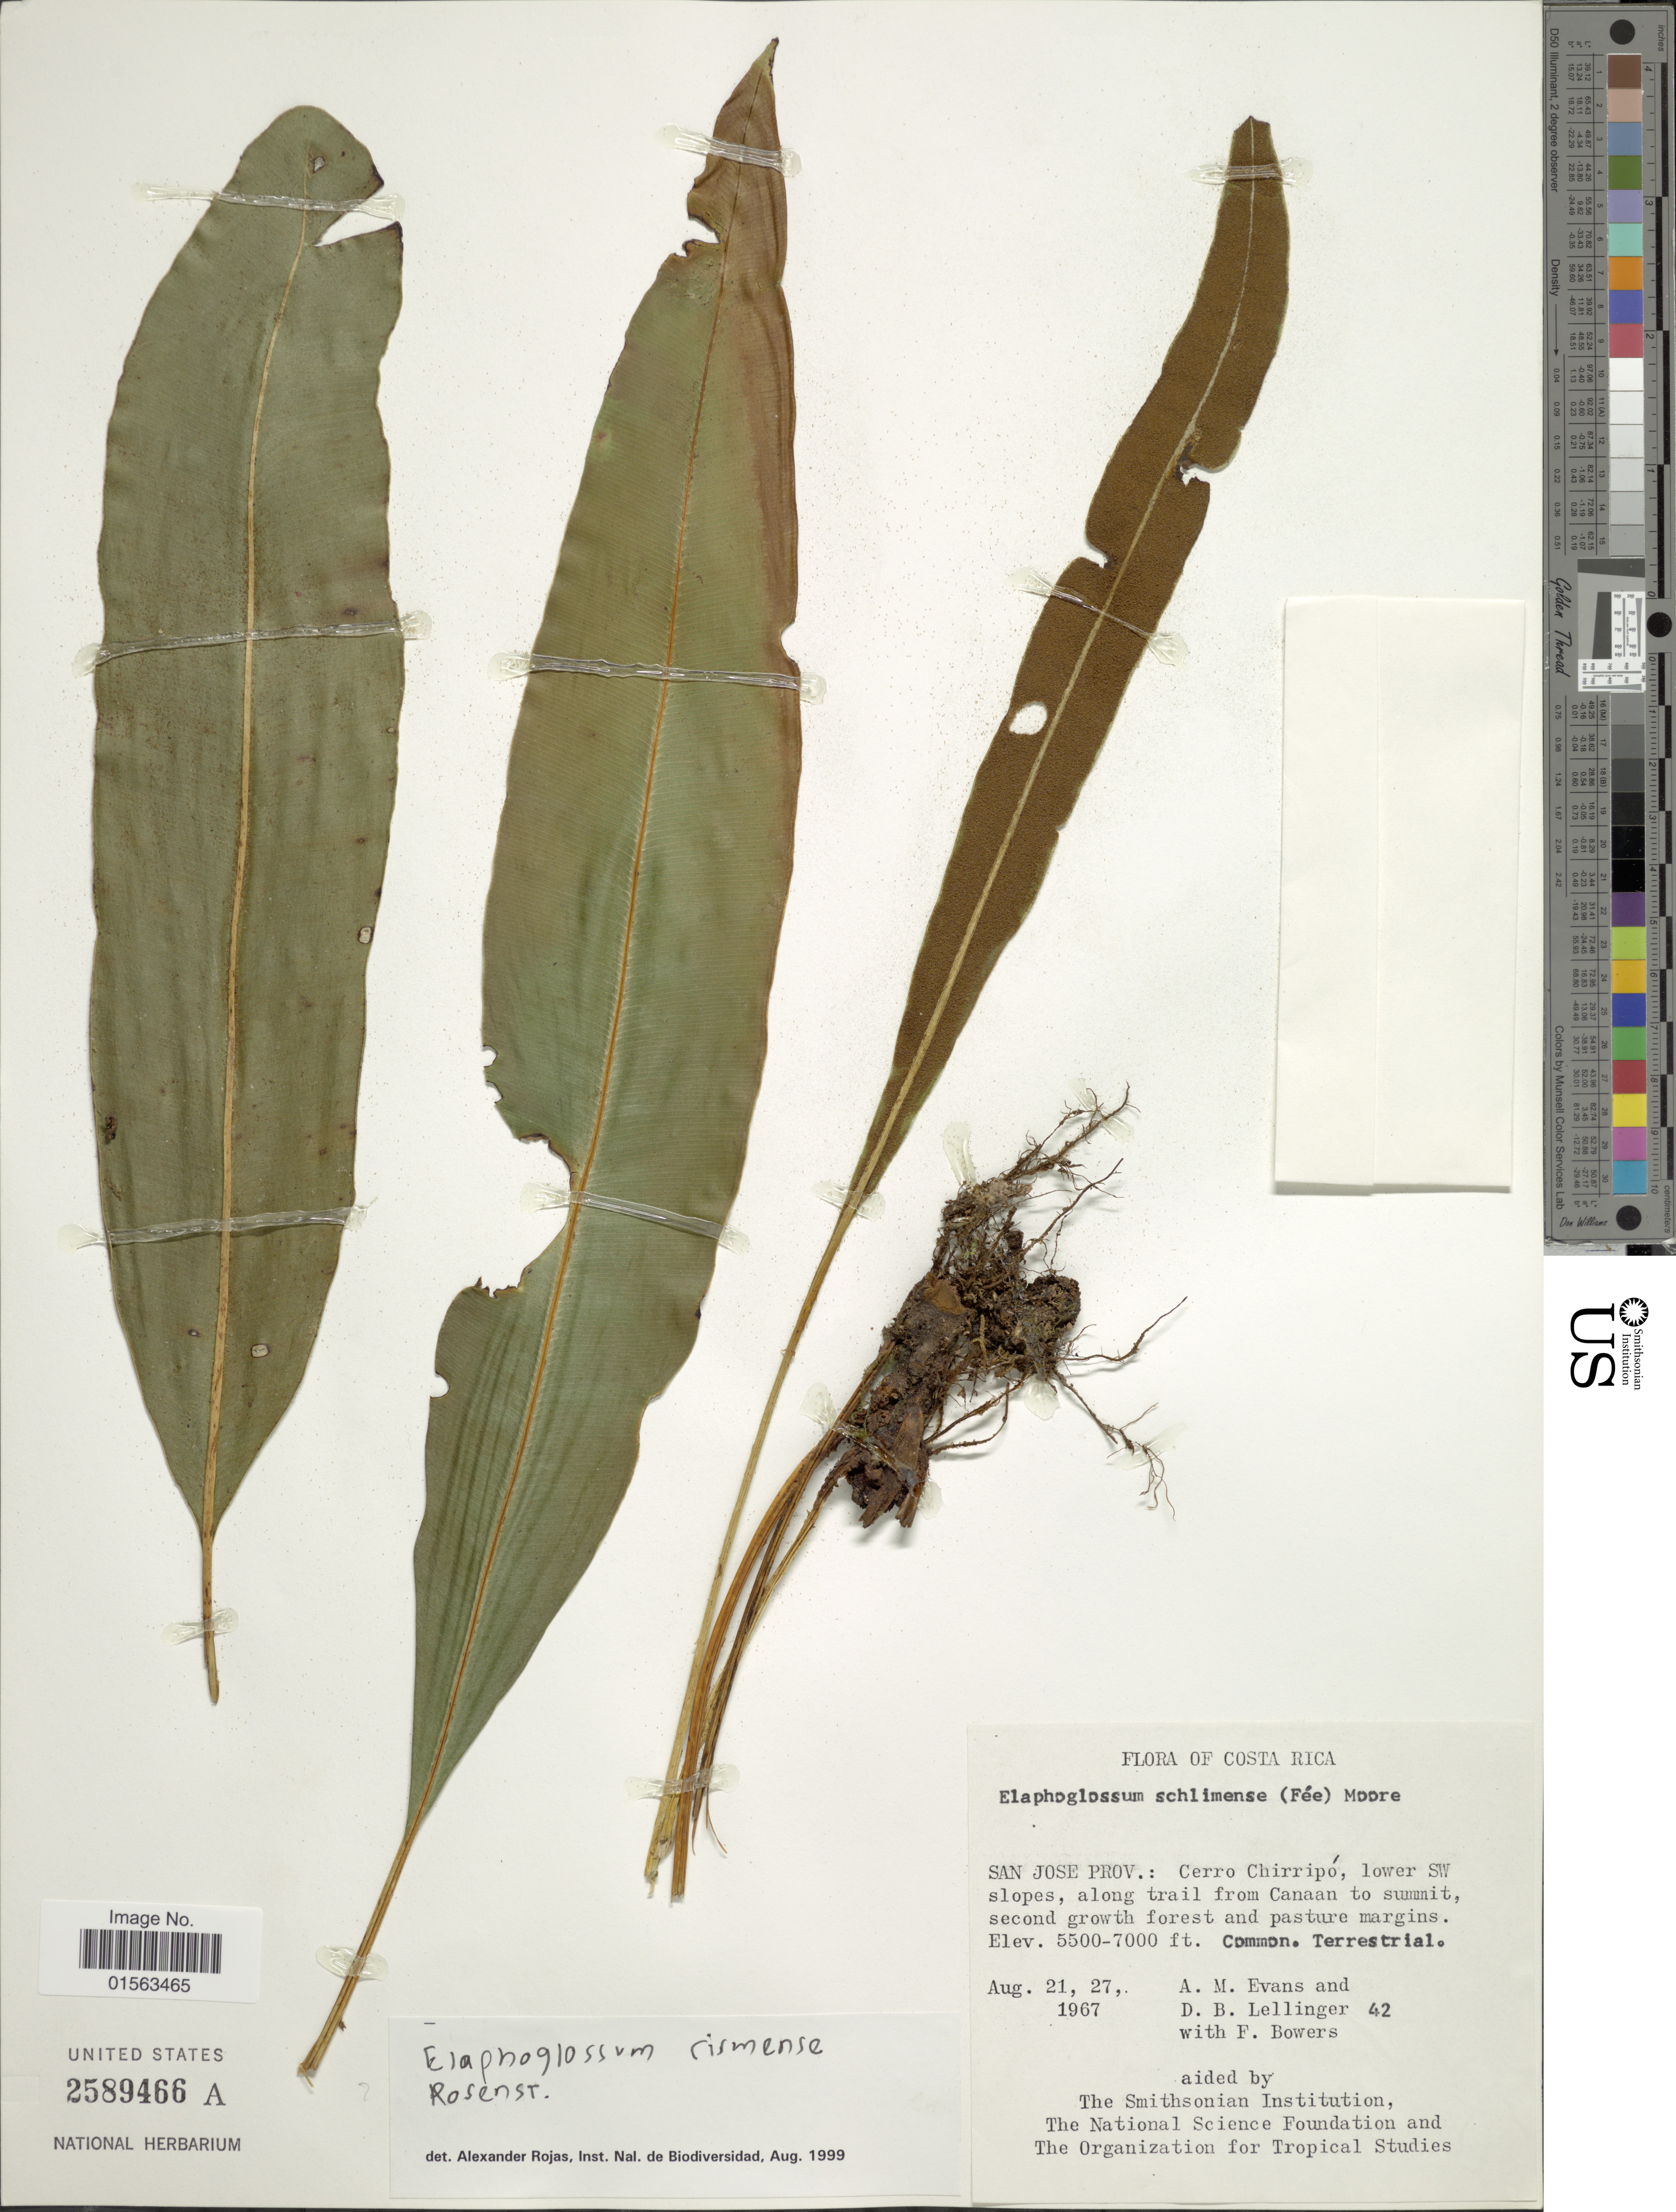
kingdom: Plantae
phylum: Tracheophyta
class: Polypodiopsida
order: Polypodiales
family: Dryopteridaceae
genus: Elaphoglossum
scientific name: Elaphoglossum cismense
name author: Rosenst.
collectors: A. M. Evans, D. B. Lellinger & F. Bowers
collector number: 42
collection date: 1967-08-21/1967-08-27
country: Costa Rica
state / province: San José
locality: San Jose Prov.: Cerro Chirripo, lower SW slopes, along trail from Canaan to summit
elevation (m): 1676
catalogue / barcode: US 2589466A